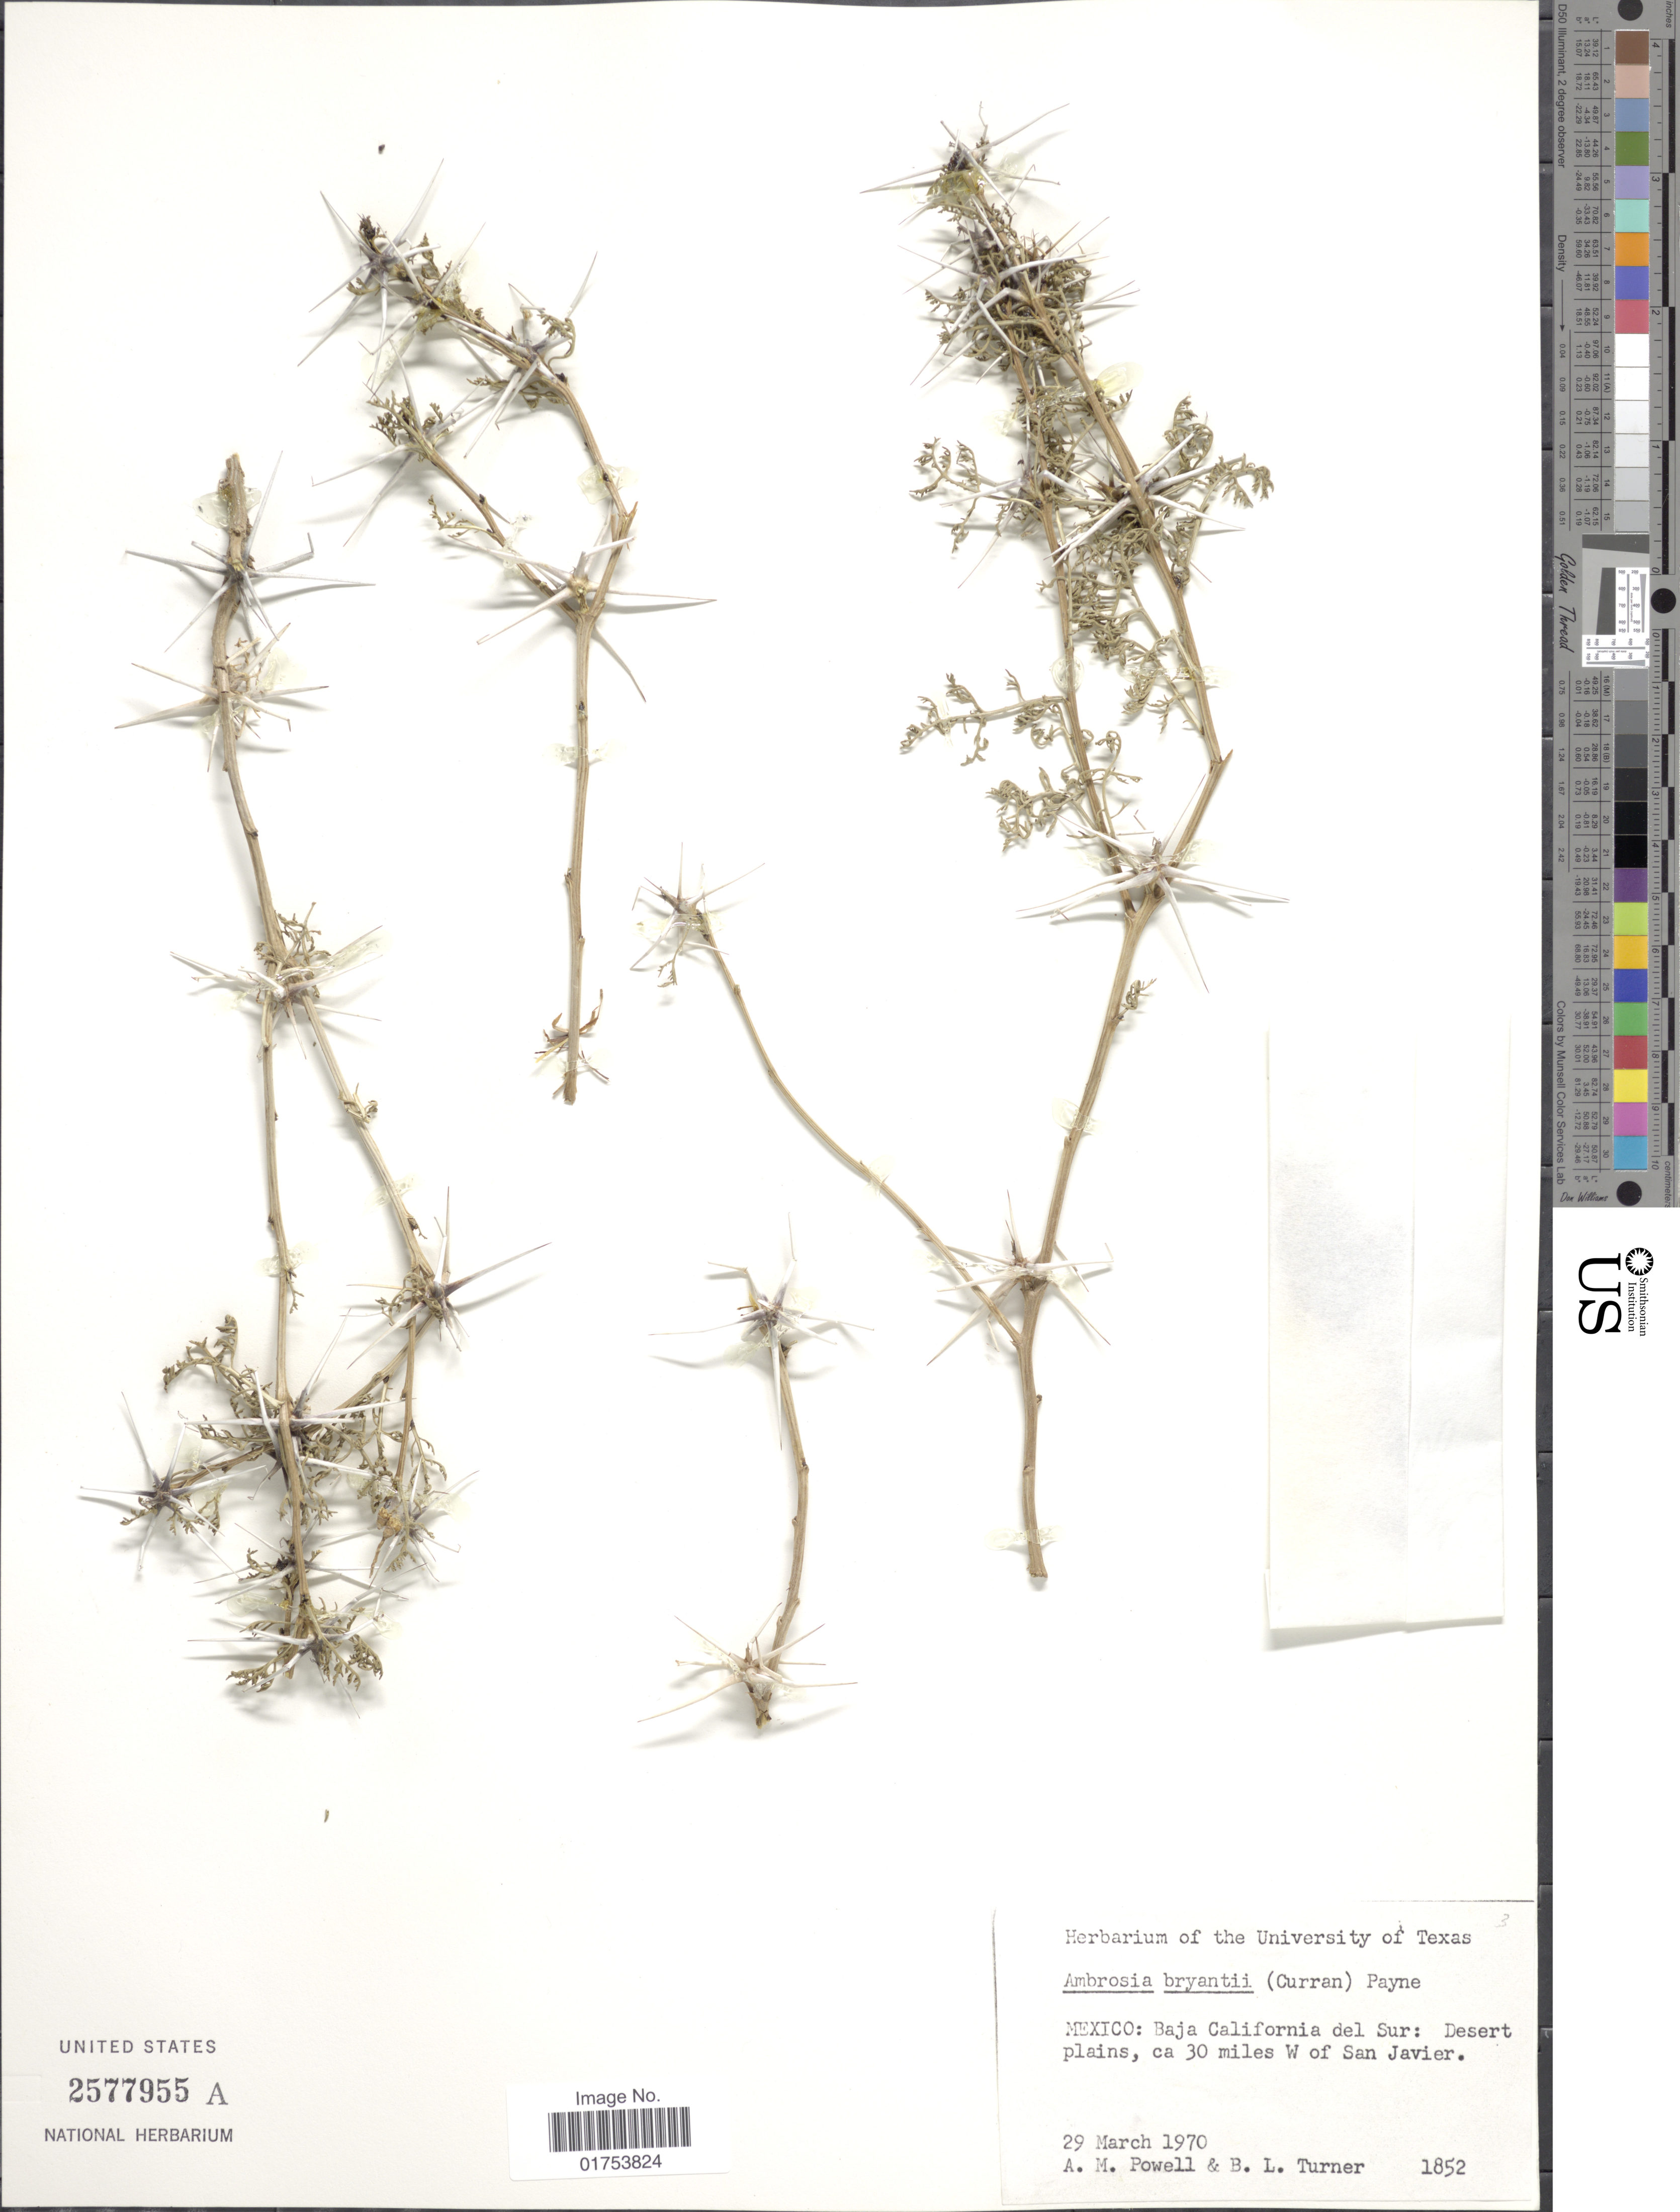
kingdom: Plantae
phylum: Tracheophyta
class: Magnoliopsida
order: Asterales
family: Asteraceae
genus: Ambrosia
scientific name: Ambrosia bryantii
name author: (Curran) W.W.Payne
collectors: A. M. Powell & B. L. Turner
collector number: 1852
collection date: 1970-03-29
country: Mexico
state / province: Baja California Sur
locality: Desert plains, ca. 30 miles W of San Javier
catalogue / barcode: US 2577955A